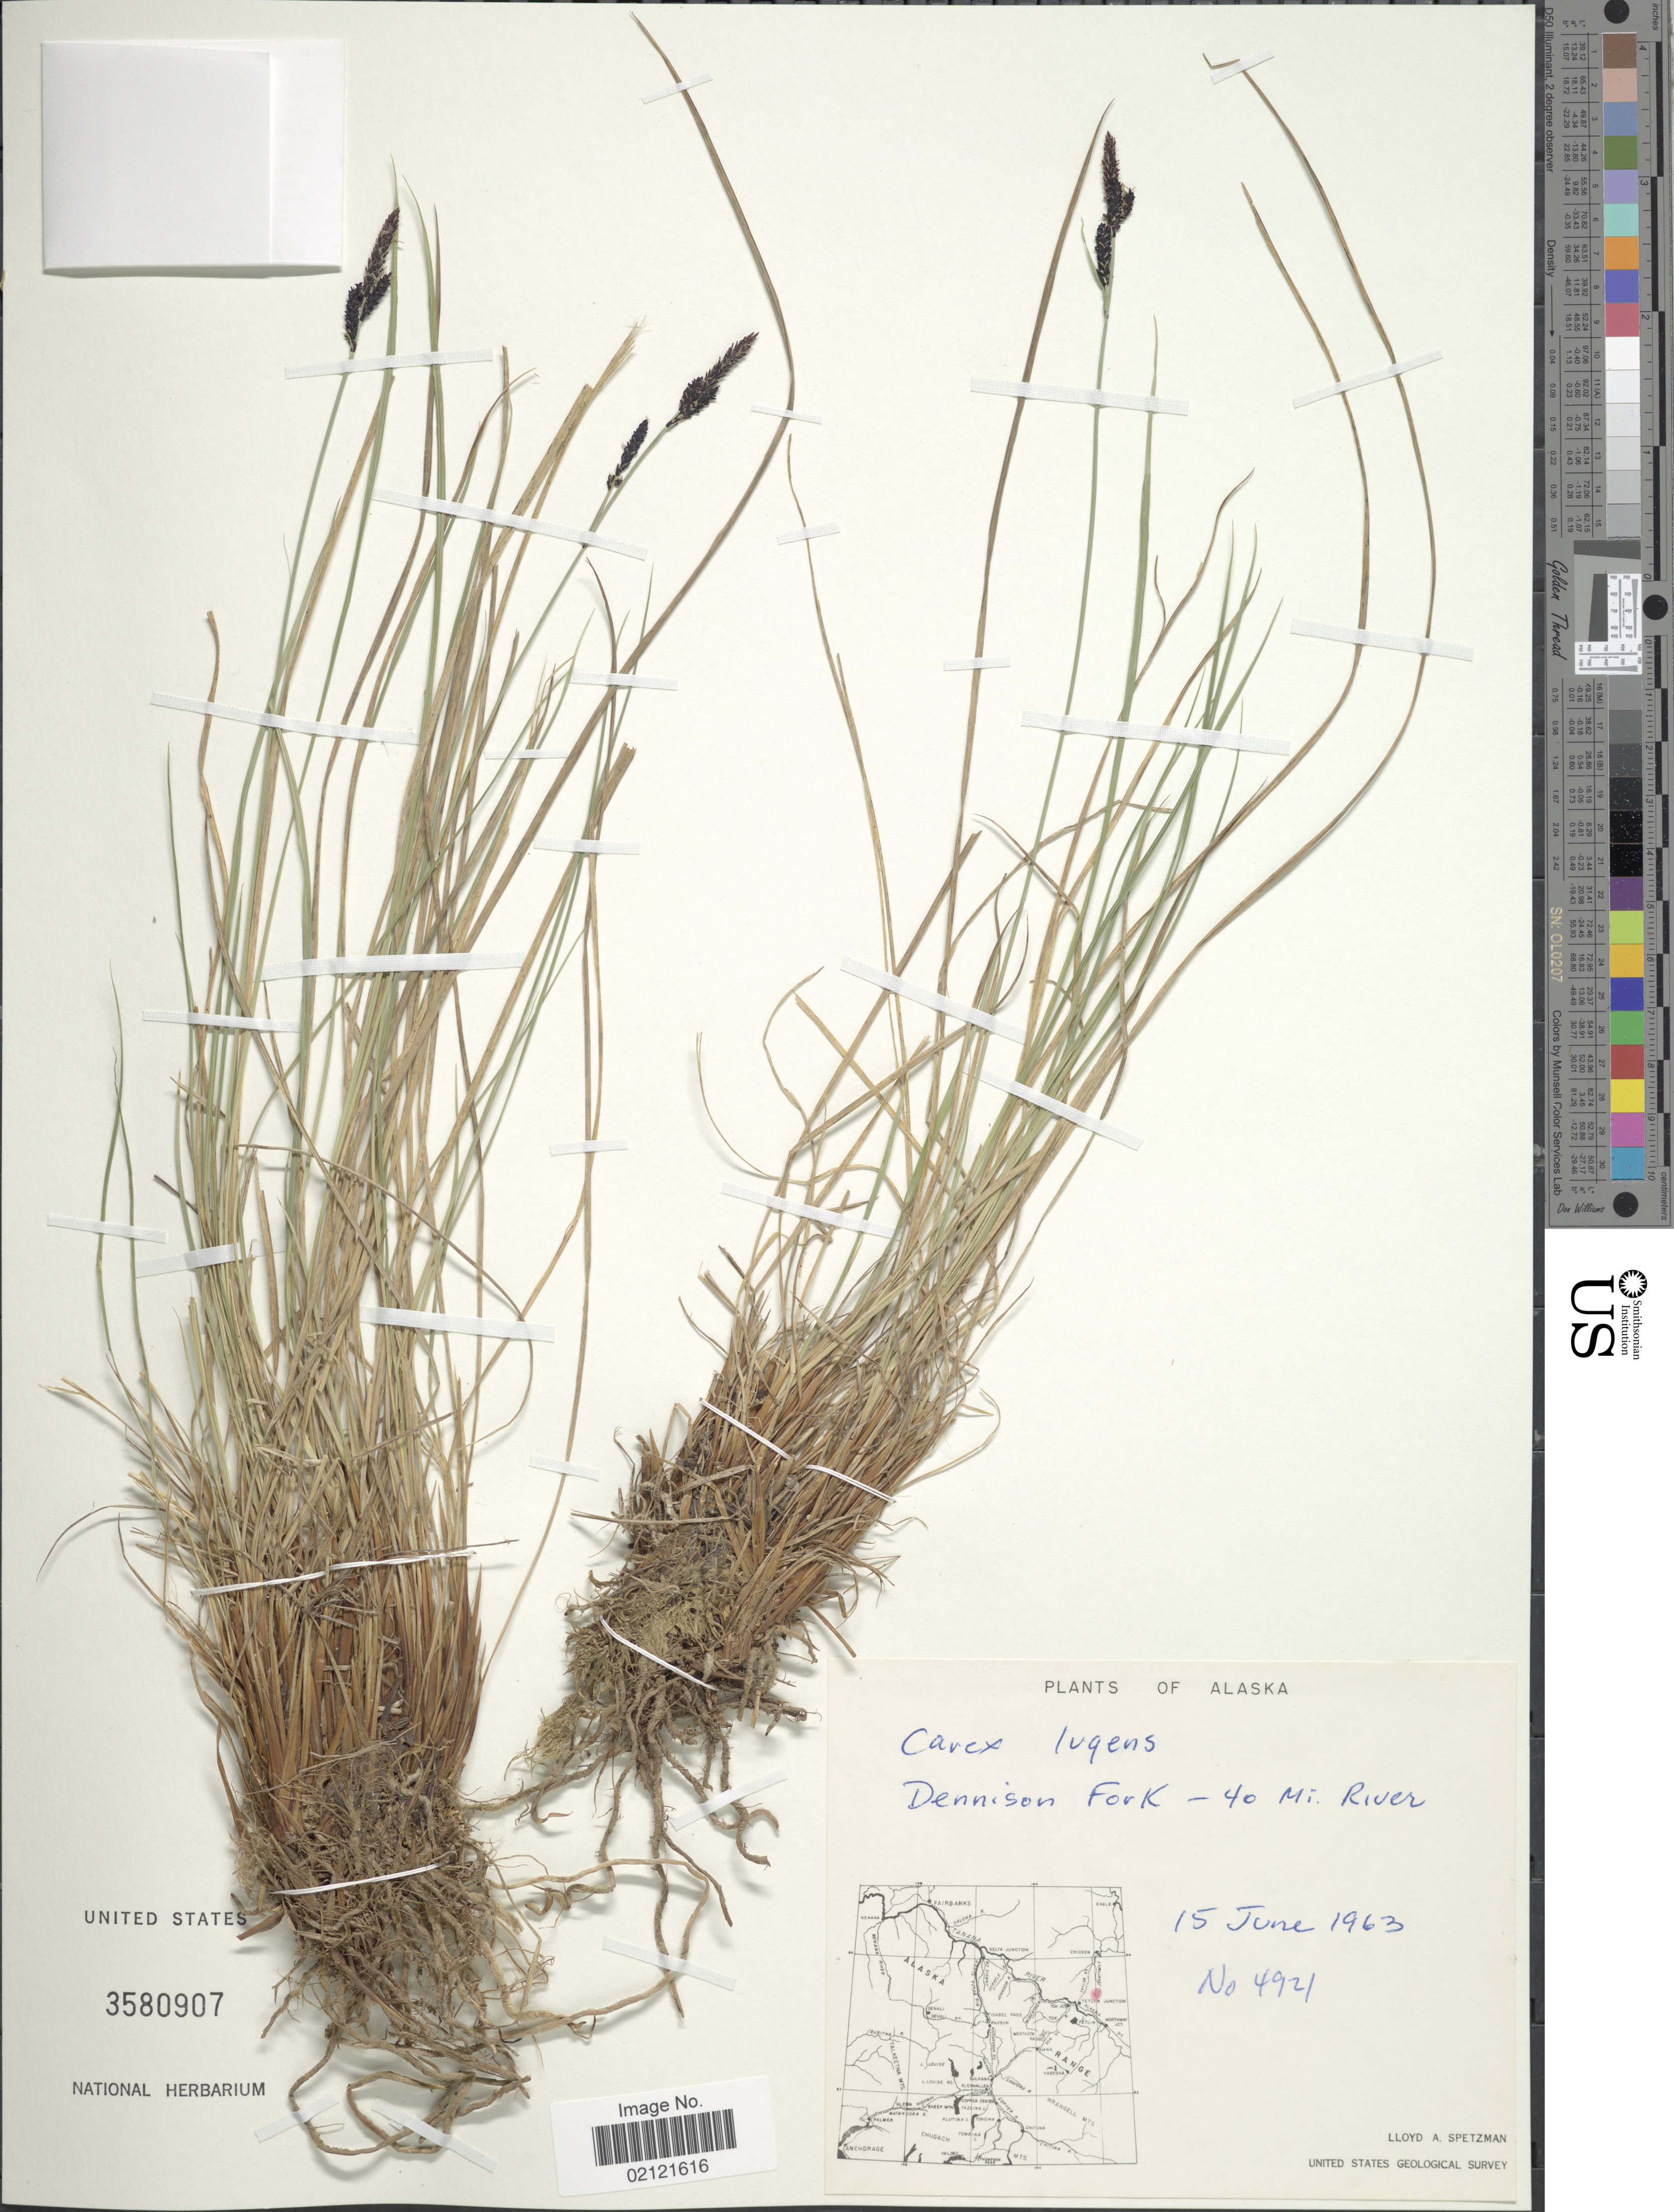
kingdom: Plantae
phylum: Tracheophyta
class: Liliopsida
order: Poales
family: Cyperaceae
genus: Carex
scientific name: Carex bigelowii subsp. lugens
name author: (Holm) T.V. Egorova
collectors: L. Spetzman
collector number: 4921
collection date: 1963-06-15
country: United States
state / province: Alaska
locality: Dennison Fork - 40 mi. River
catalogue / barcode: US 3580907